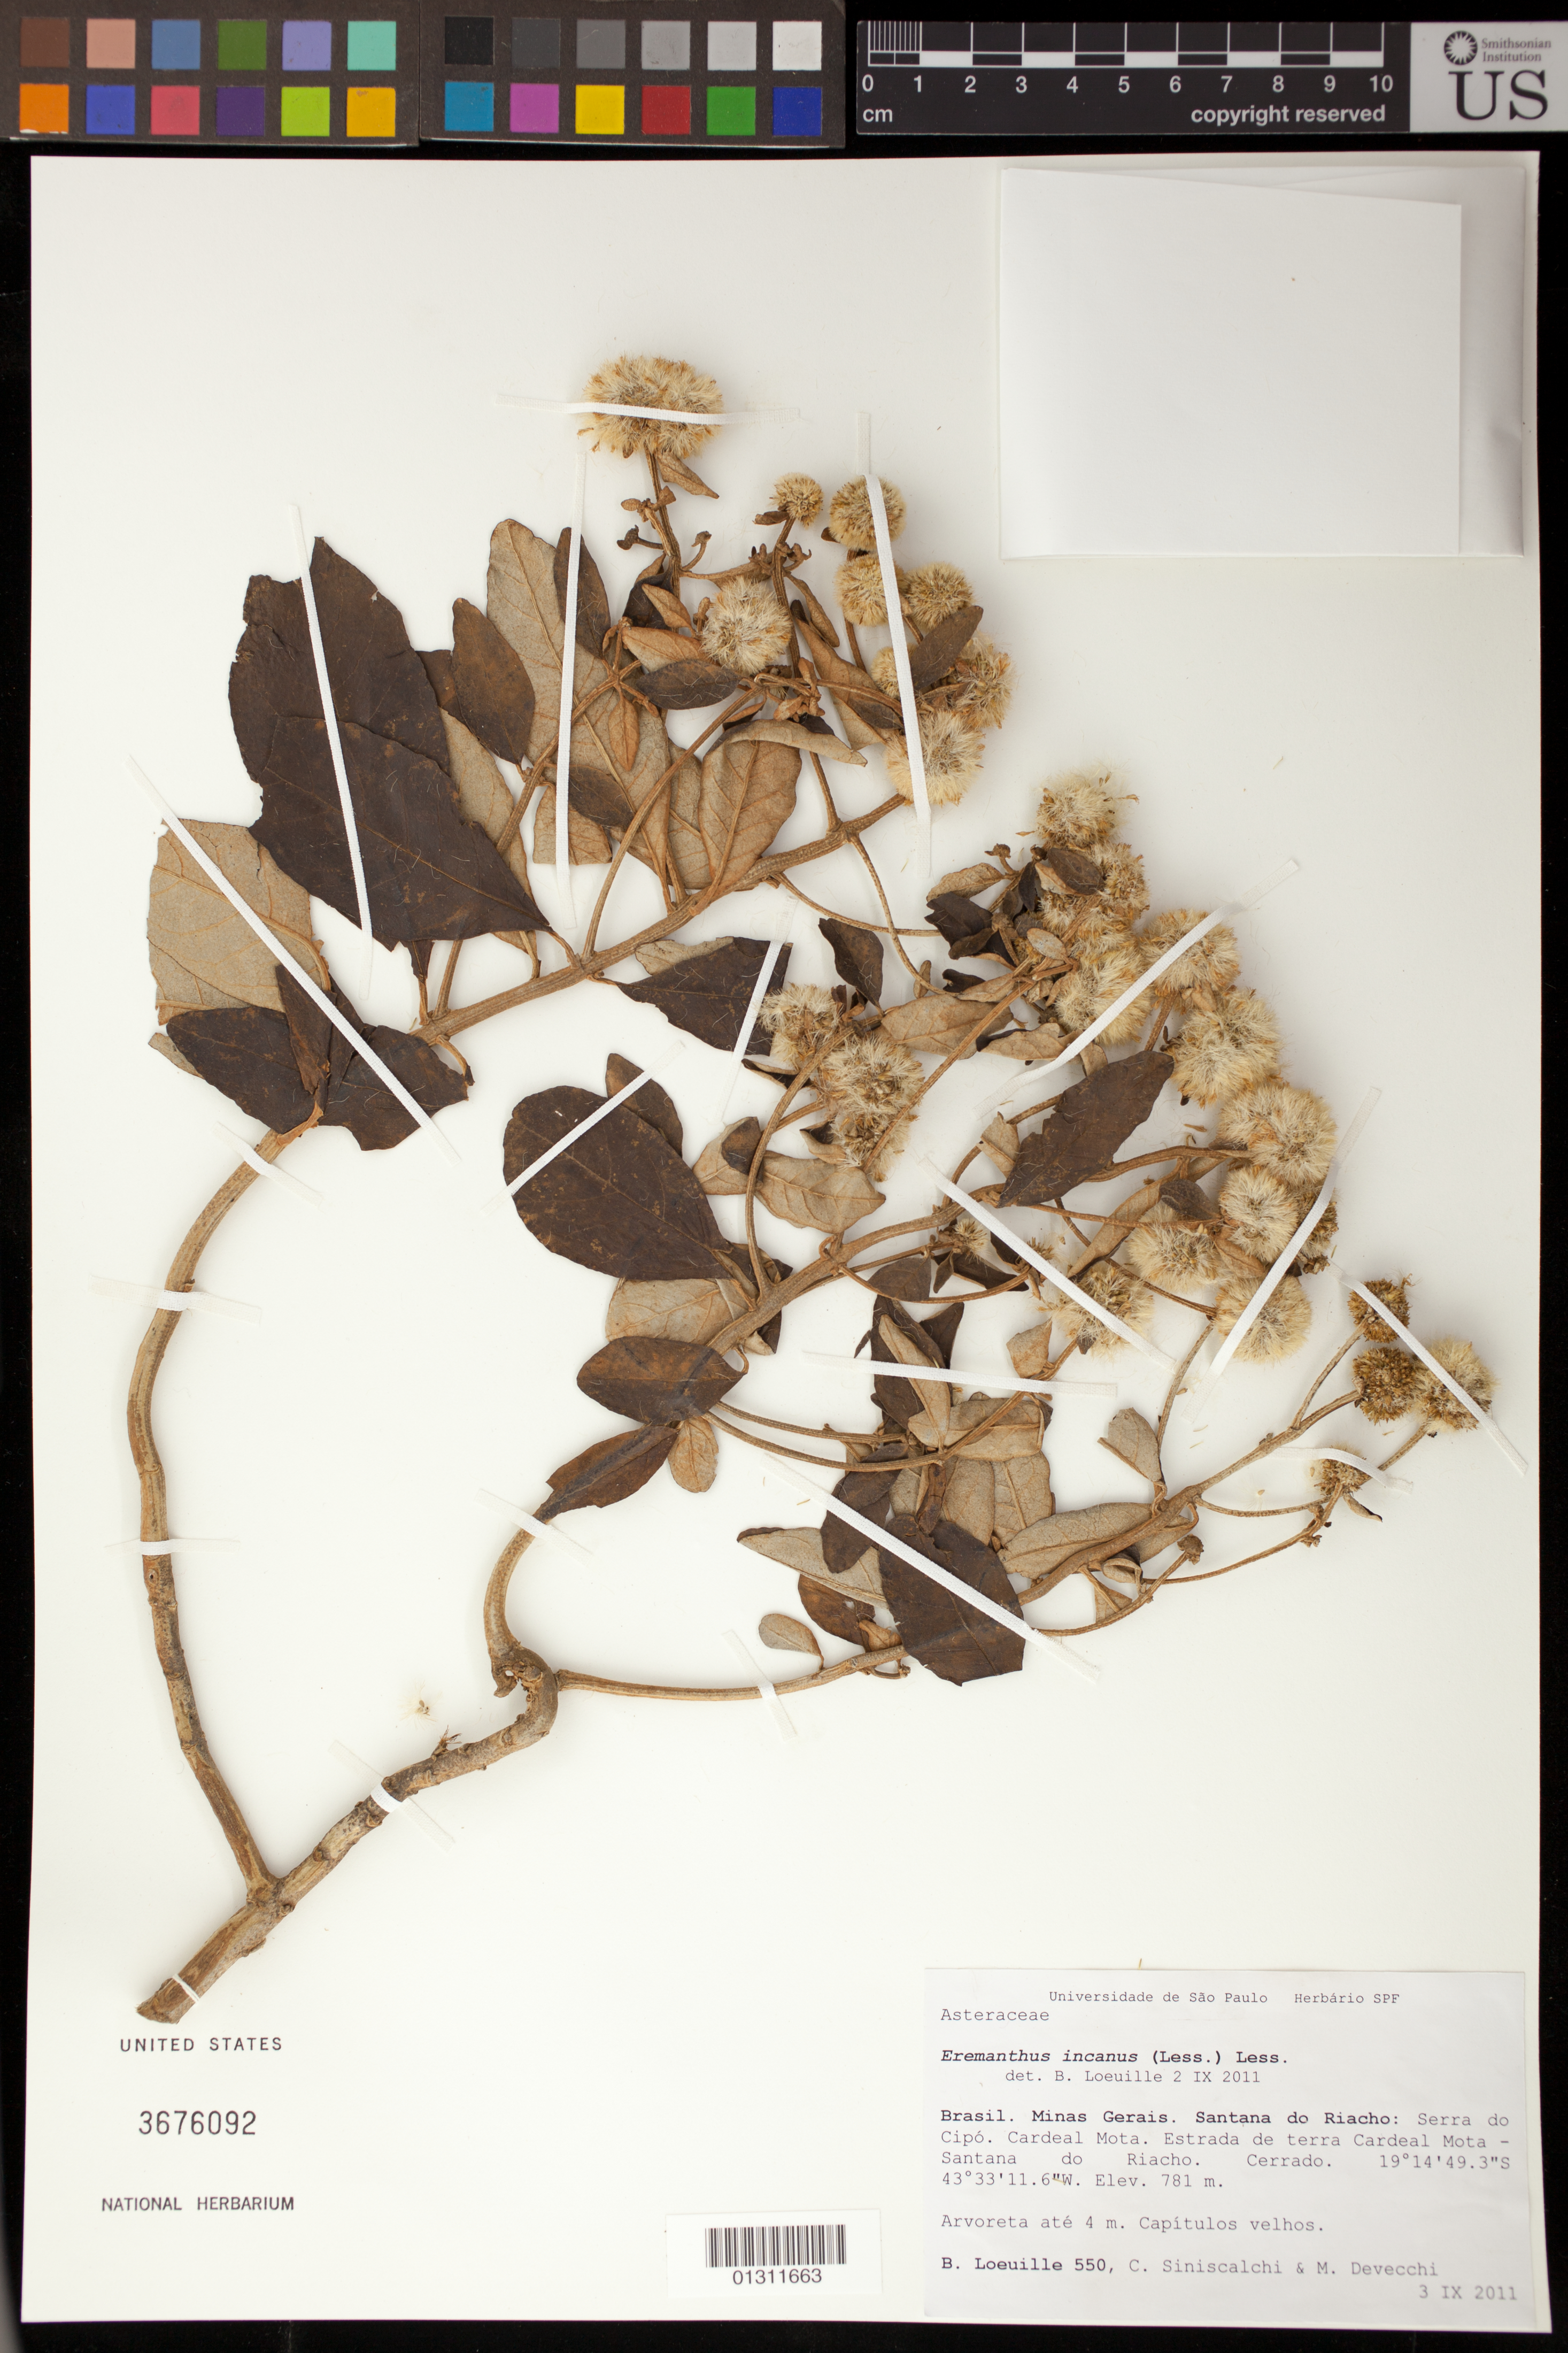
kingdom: Plantae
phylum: Tracheophyta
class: Magnoliopsida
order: Asterales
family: Asteraceae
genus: Eremanthus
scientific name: Eremanthus incanus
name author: (Less.) Less.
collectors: B. Loeuille, C. Siniscalchi & M. Devecchi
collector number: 550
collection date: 2011-09-03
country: Brazil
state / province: Minas Gerais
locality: Santana do Riacho: Serra do Cipo. Cardeal Mota. Estrada de terra Cardeal Mota - Santana do Riacho.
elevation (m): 781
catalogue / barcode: US 3676092